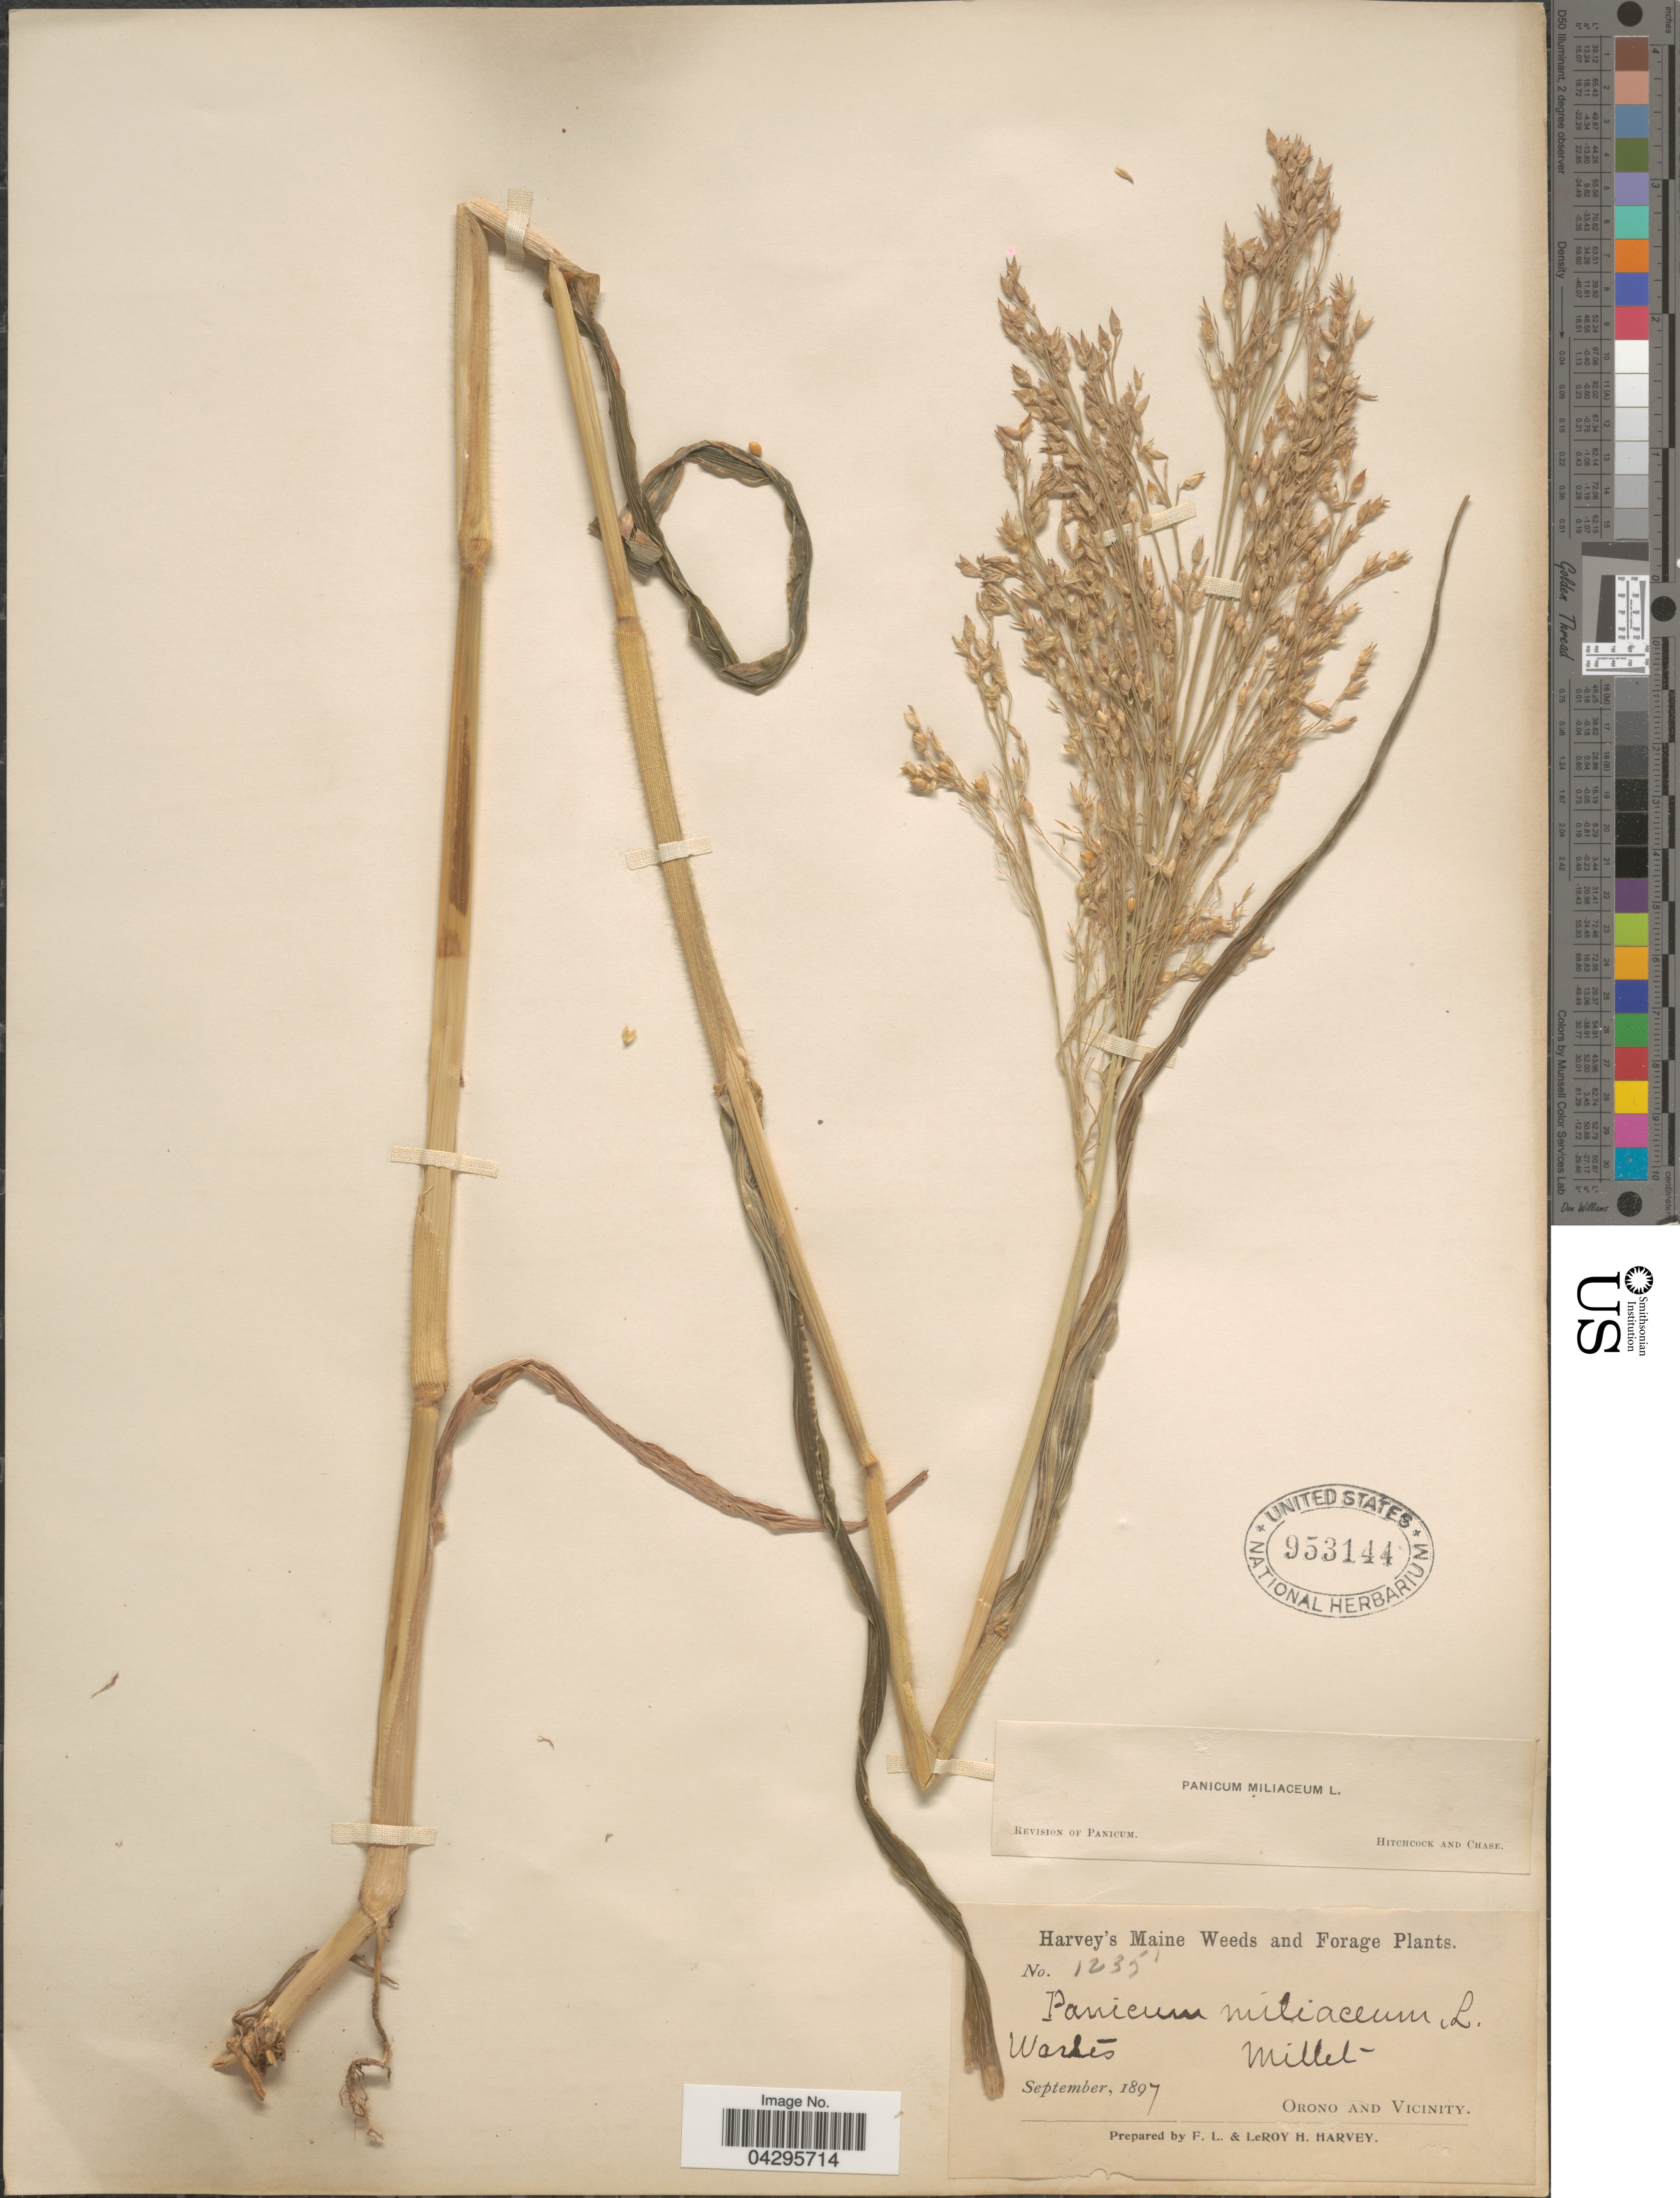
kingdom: Plantae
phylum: Tracheophyta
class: Liliopsida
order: Poales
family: Poaceae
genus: Panicum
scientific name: Panicum miliaceum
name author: L.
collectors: F. L. Harvey & L. H. Harvey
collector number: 1235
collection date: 1897-09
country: United States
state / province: Maine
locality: Orono and Vicinity.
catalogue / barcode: US 953144